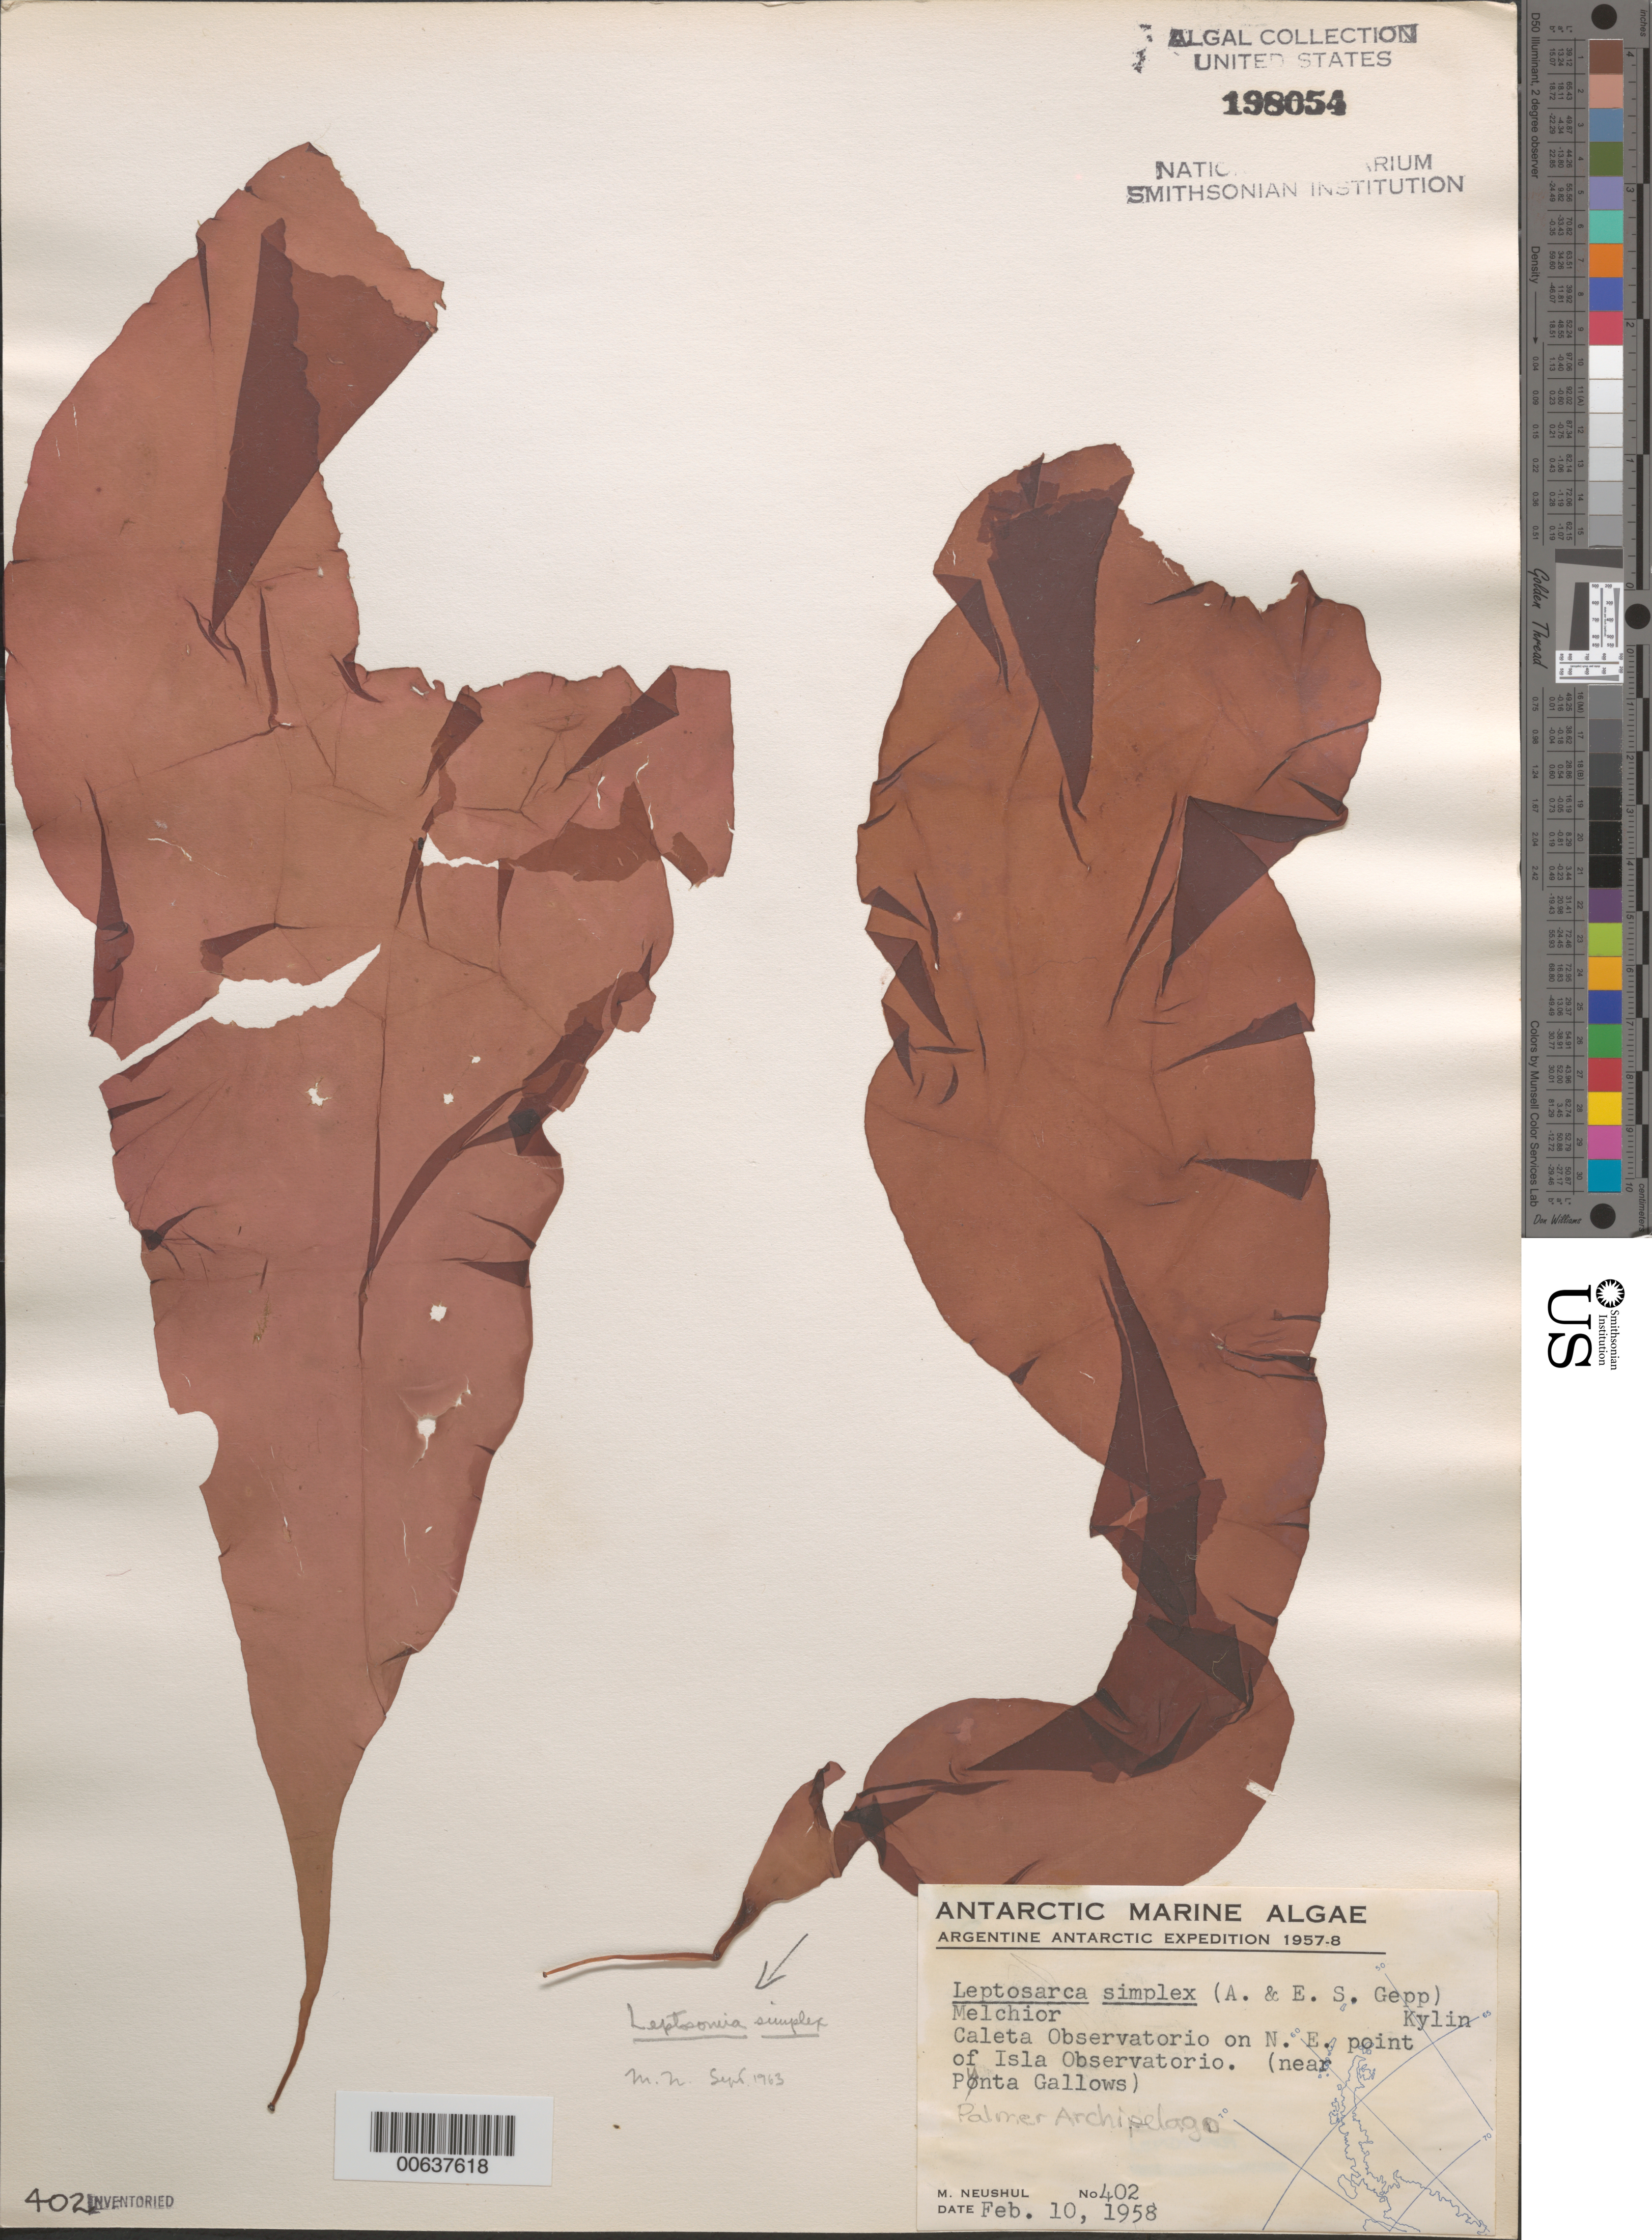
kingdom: Plantae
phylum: Rhodophyta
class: Florideophyceae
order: Palmariales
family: Palmariaceae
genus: Palmaria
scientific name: Palmaria decipiens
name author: (Reinsch) Ricker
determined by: Algae name updating Project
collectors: M. Neushul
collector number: Neushul 402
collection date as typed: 10 Feb 1958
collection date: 1958-02-10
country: Argentina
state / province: Tierra del Fuego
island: Isla Observatorio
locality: Melchior Caleta Observatorio, near Punta Gallows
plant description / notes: Argentine Antarctic Expedition, 1957-1958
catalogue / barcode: US 198054